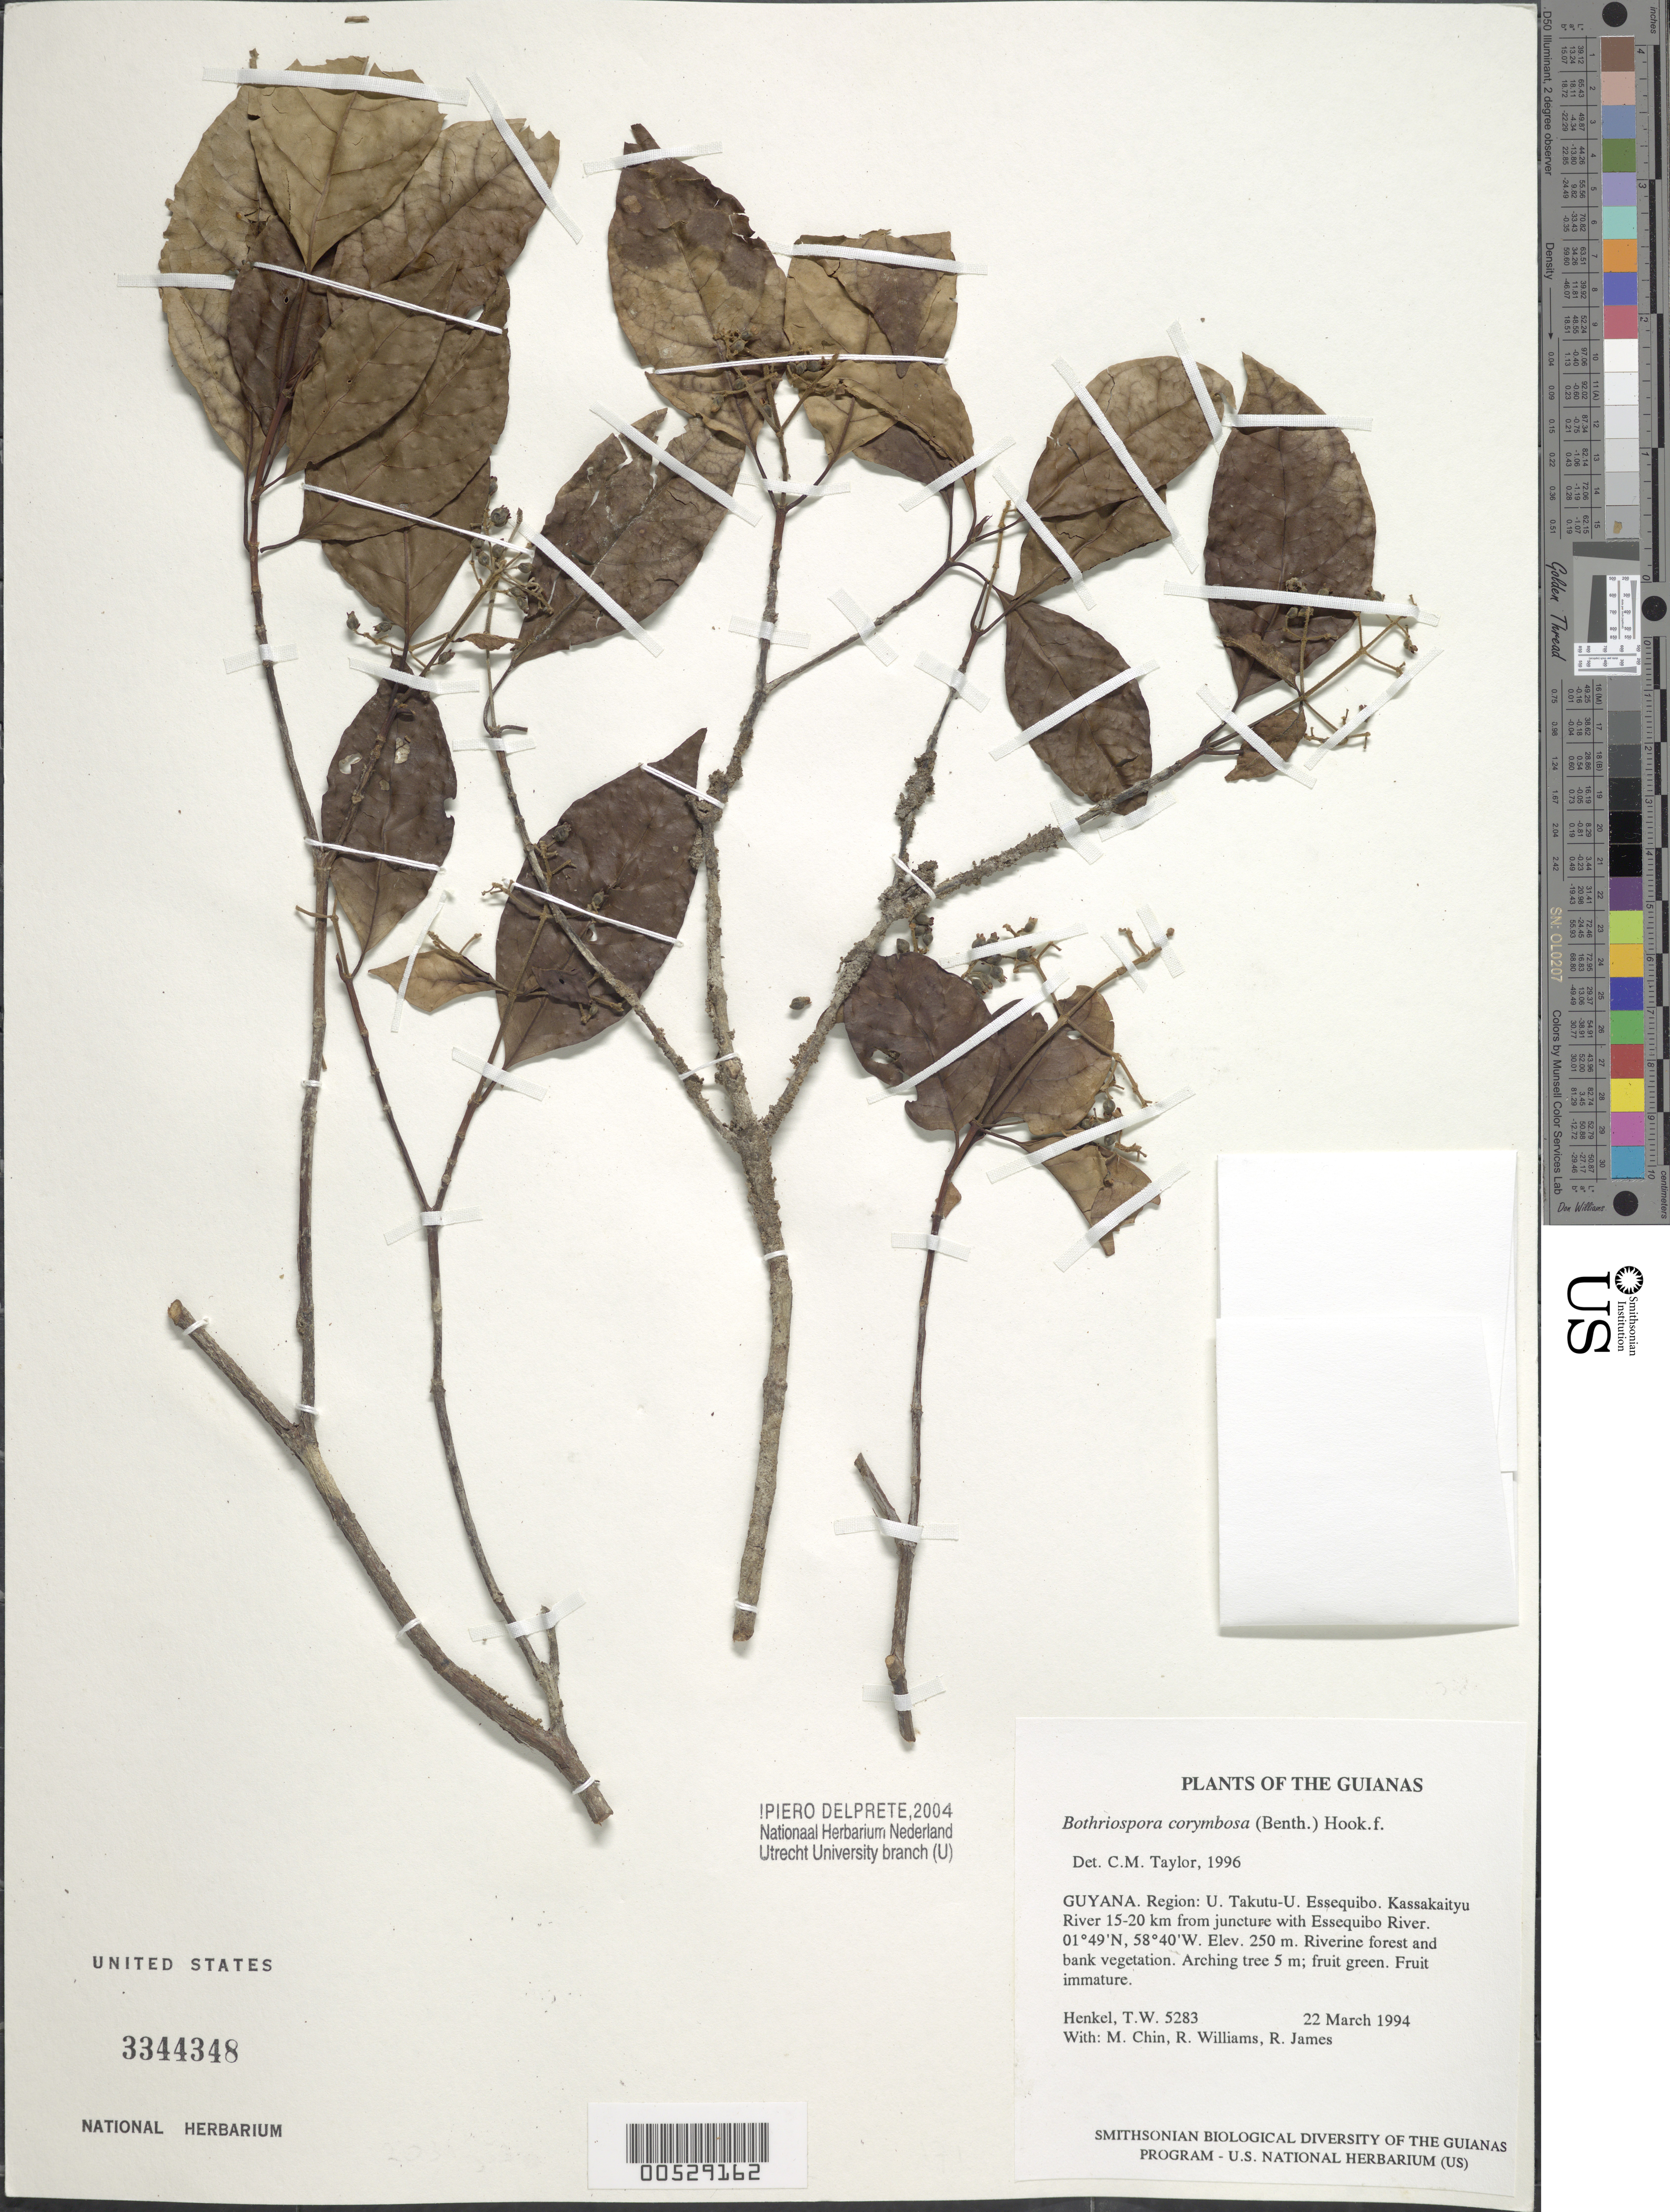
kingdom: Plantae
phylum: Tracheophyta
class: Magnoliopsida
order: Gentianales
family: Rubiaceae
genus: Bothriospora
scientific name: Bothriospora corymbosa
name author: (Benth.) Hook. f.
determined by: Taylor, Charlotte M.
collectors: T. Henkel, M. Chin, R. Williams & R. James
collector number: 5283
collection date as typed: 22 March 1994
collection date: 1994-03-22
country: Guyana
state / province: U. Takutu-U. Essequibo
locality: Kassakaityu River 15-20 km from juncture with Essequibo River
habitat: Riverine forest and bank vegetation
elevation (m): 250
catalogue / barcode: US 3344348